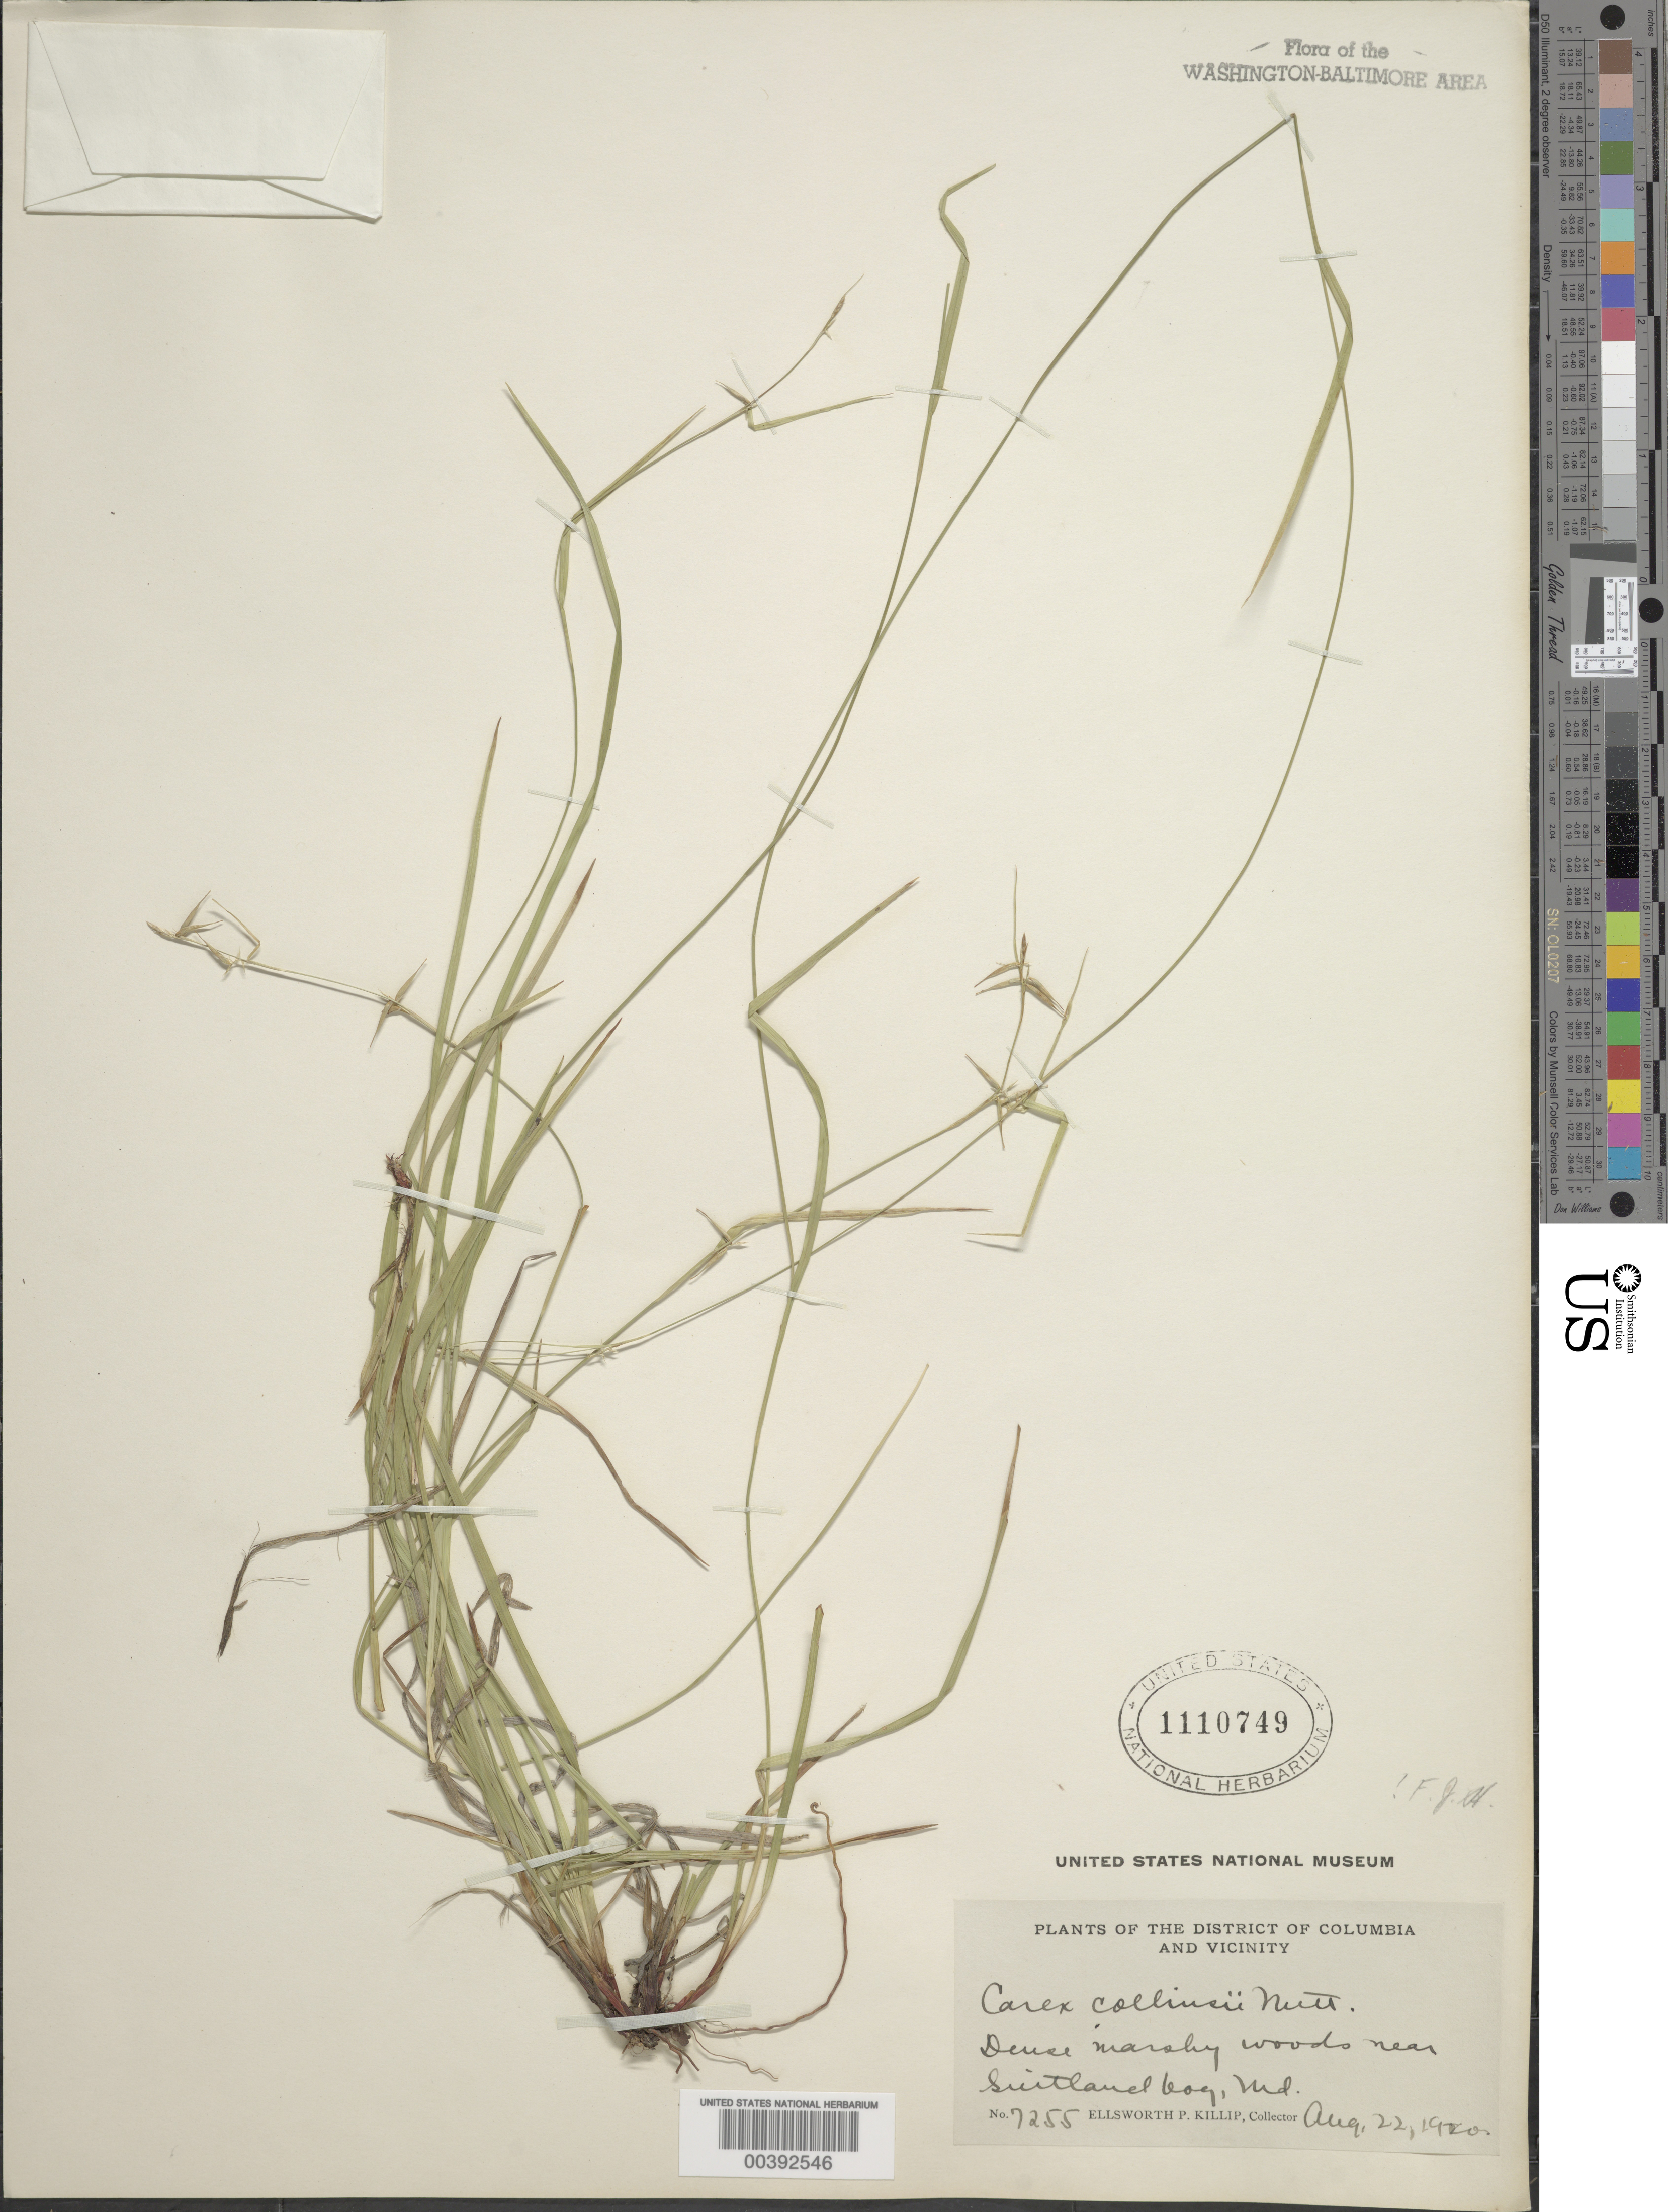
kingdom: Plantae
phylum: Tracheophyta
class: Liliopsida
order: Poales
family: Cyperaceae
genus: Carex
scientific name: Carex collinsii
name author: Nutt.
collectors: E. P. Killip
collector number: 7255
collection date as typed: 22 Aug 1920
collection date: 1920-08-22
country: United States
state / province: Maryland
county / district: Prince George's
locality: Suitland Bog vicinity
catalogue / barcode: US 1110749